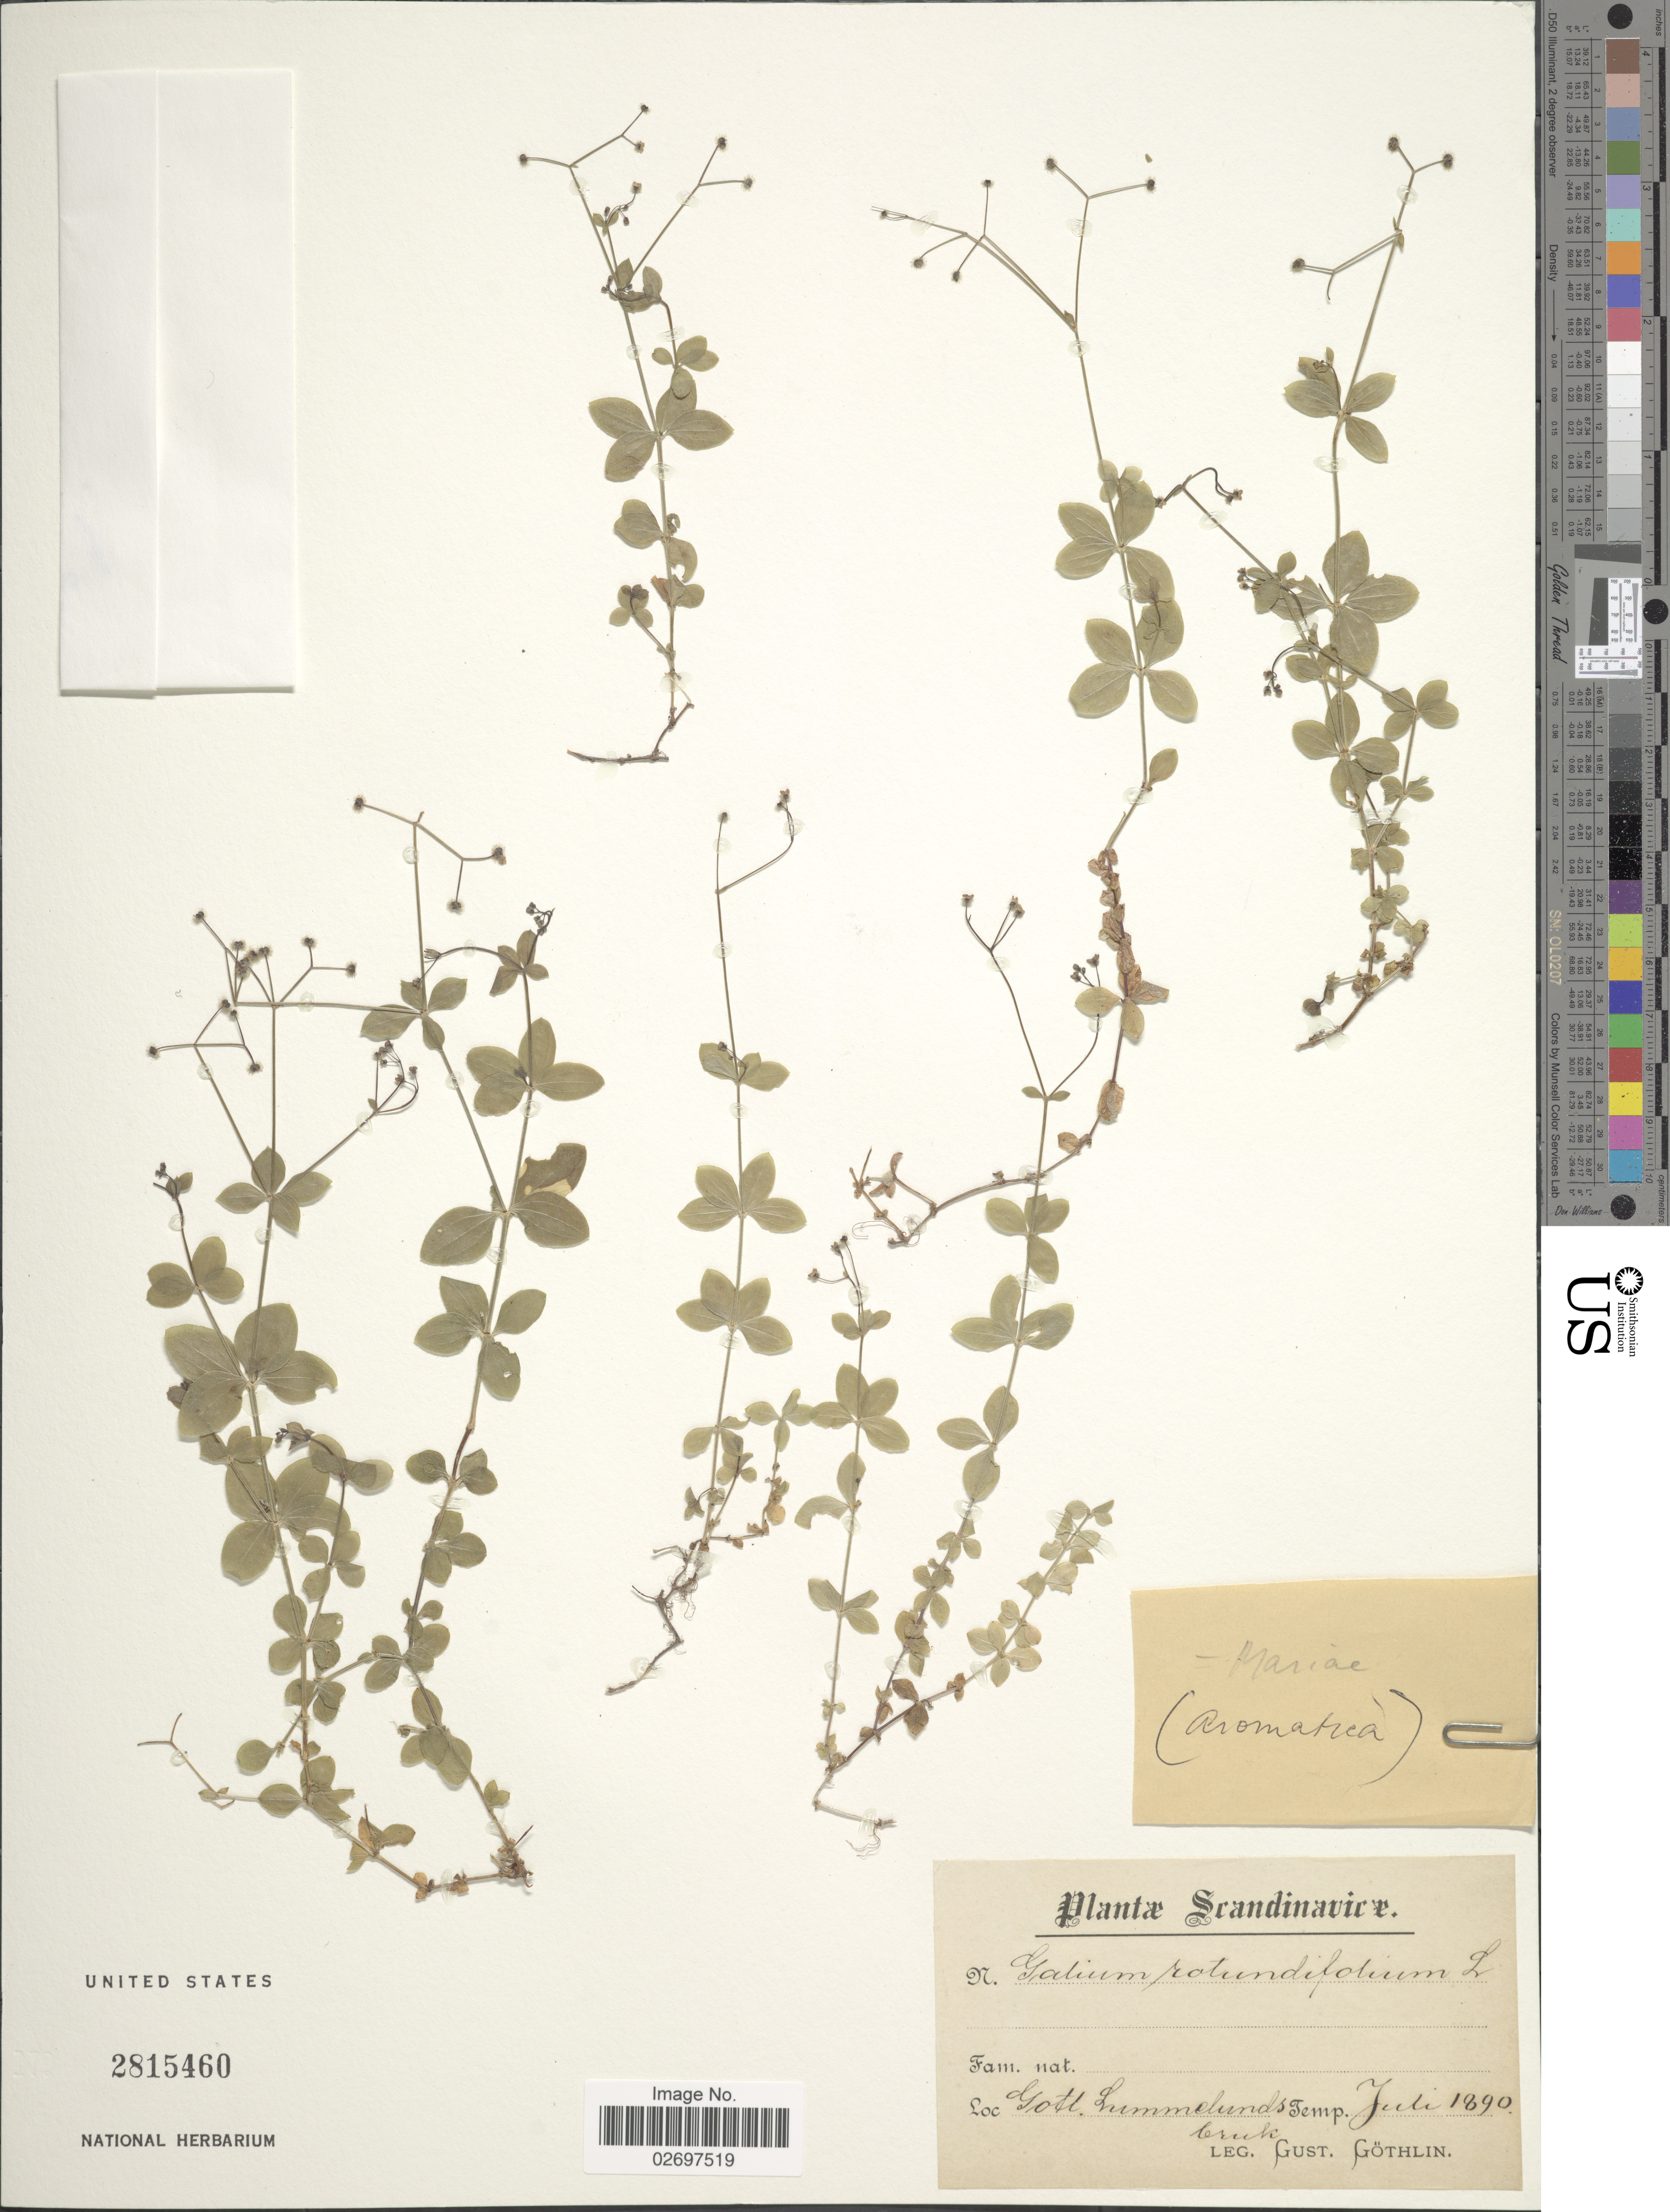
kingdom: Plantae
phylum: Tracheophyta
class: Magnoliopsida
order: Gentianales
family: Rubiaceae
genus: Galium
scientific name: Galium rotundifolium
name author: L.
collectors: G. Göthlin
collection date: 1890-07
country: Sweden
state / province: Gotland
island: Gotland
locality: Gott. Lummelunda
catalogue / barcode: US 2815460